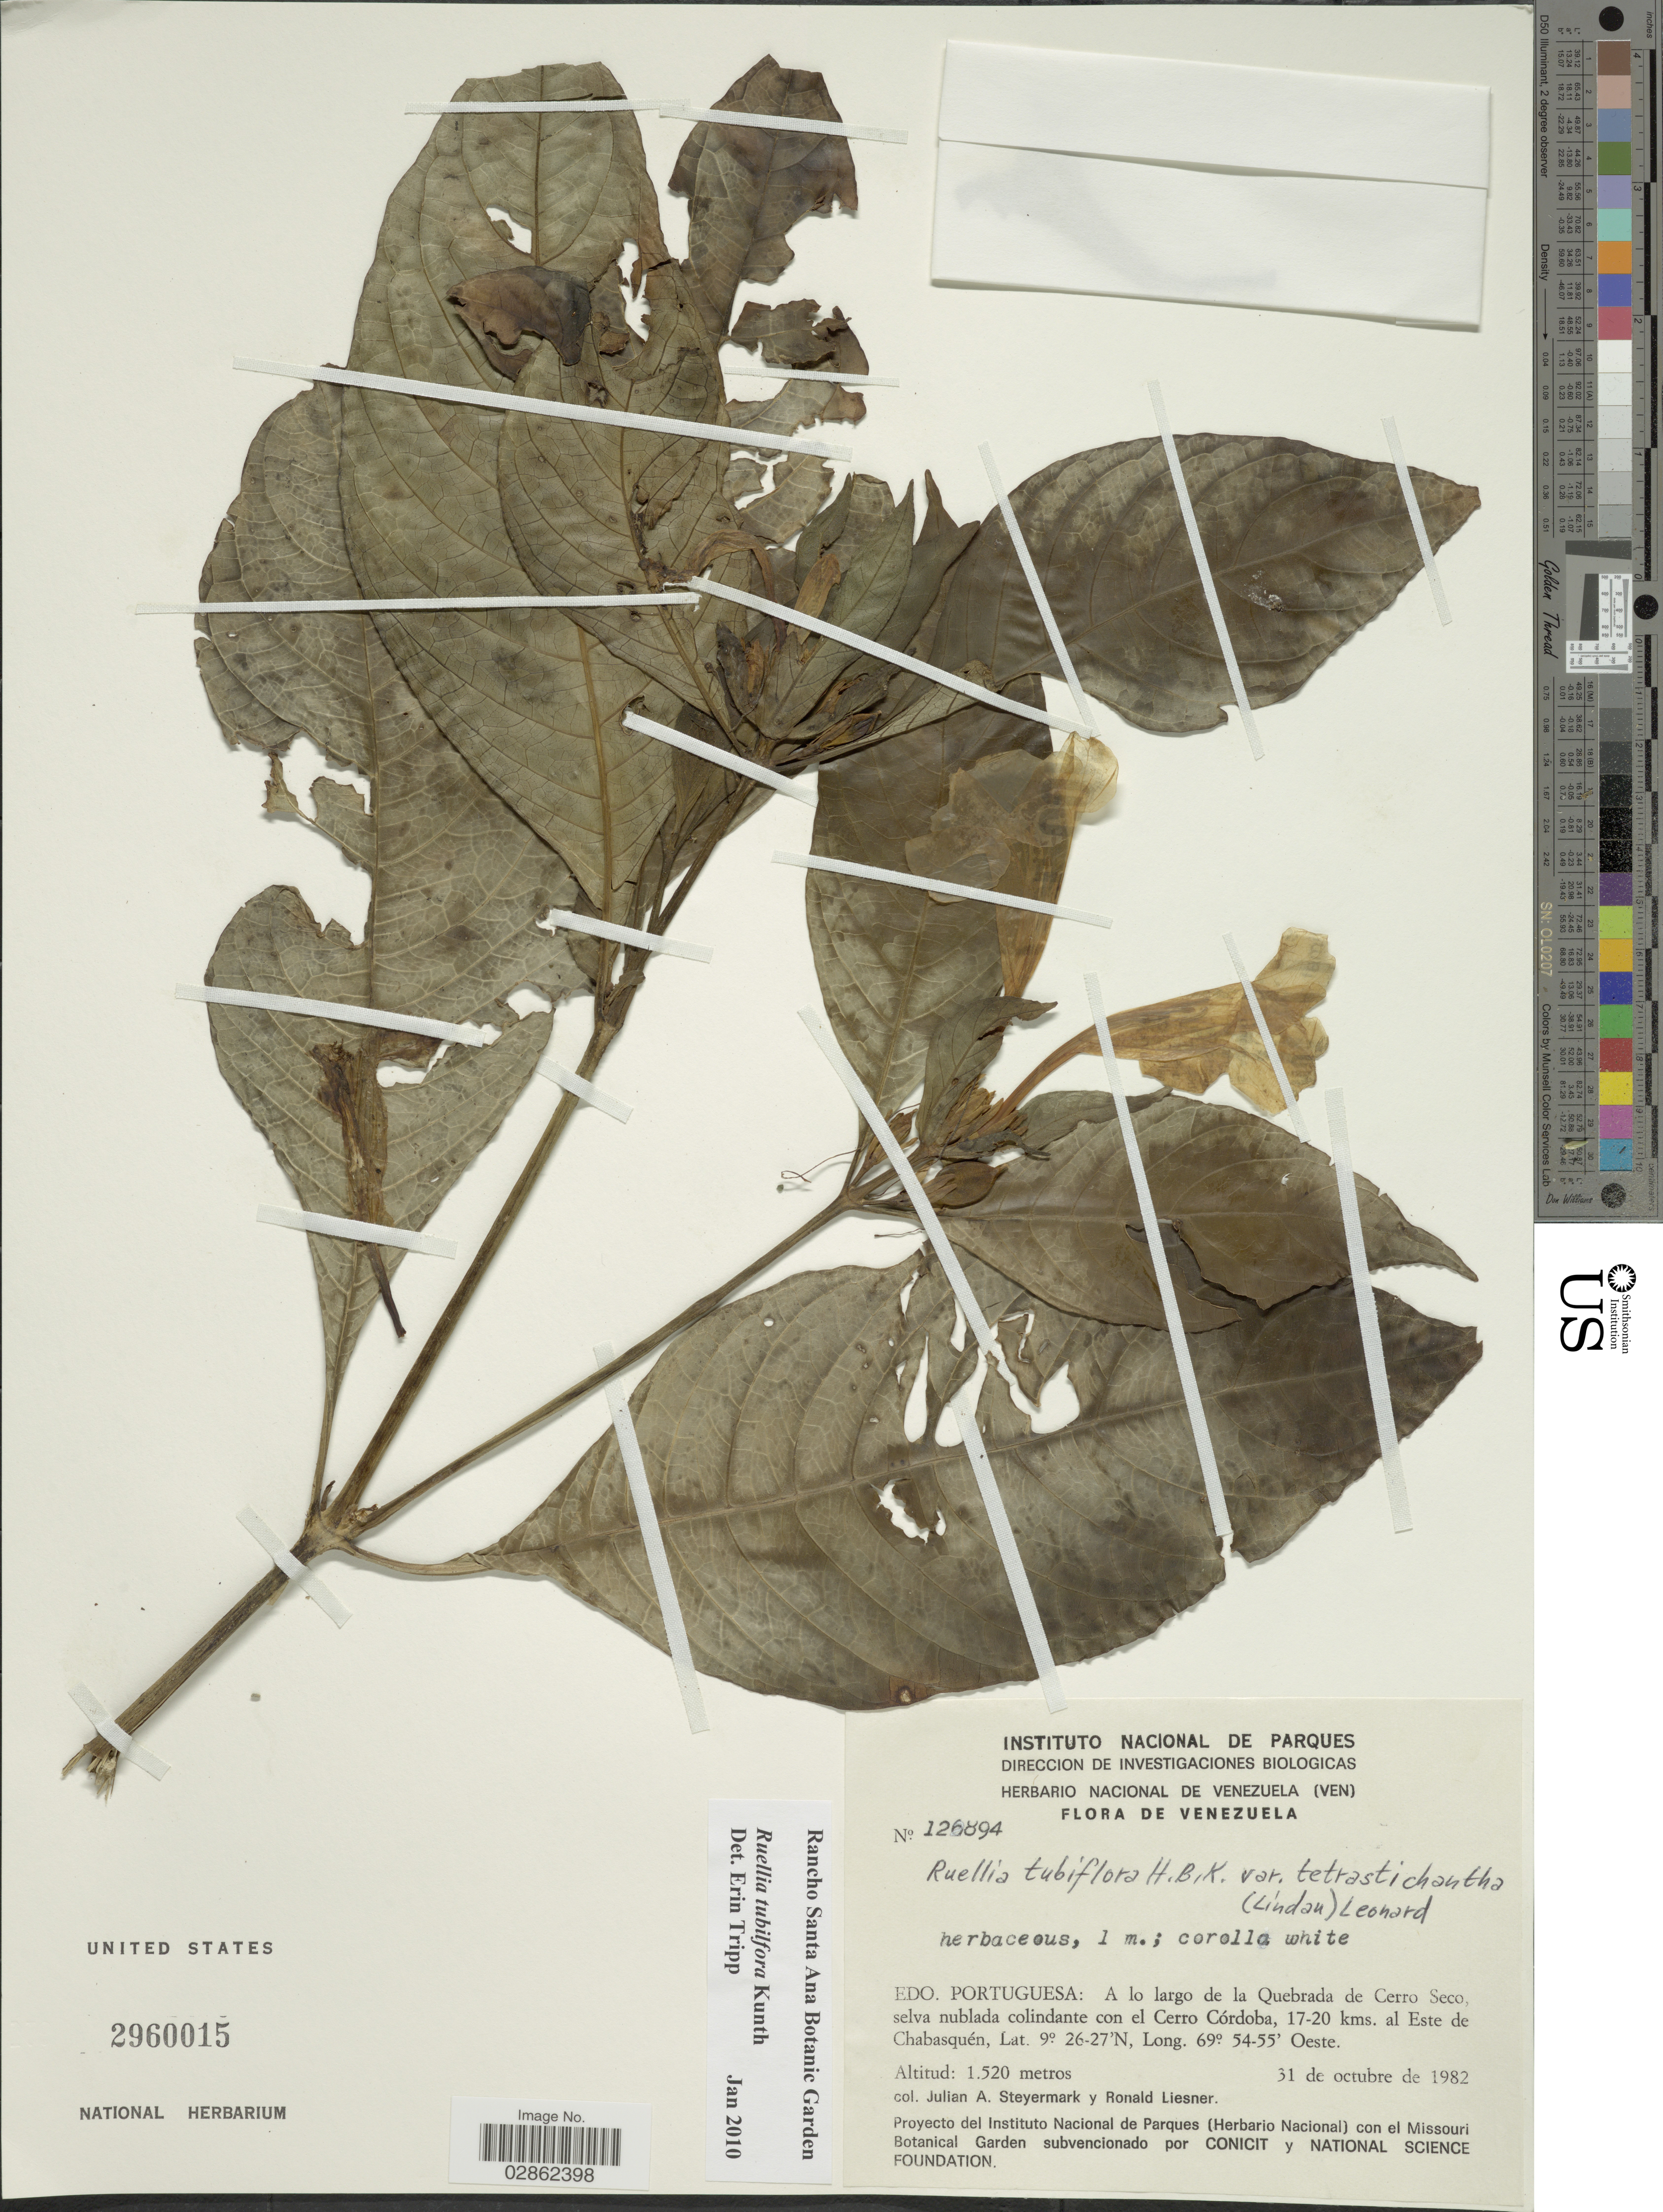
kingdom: Plantae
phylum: Tracheophyta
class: Magnoliopsida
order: Lamiales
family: Acanthaceae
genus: Ruellia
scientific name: Ruellia tubiflora var. tetrastichantha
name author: Kunth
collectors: J. Steyermark & R. L. Liesner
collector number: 126894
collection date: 1982-10-31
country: Venezuela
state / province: Portuguesa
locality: A lo largo de la Quebrada de Cerro Seco, selva nublada colindante con el Cerro Córdoba, 17-20 kms. al Este de Chabasquén.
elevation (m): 1520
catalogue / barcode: US 2960015